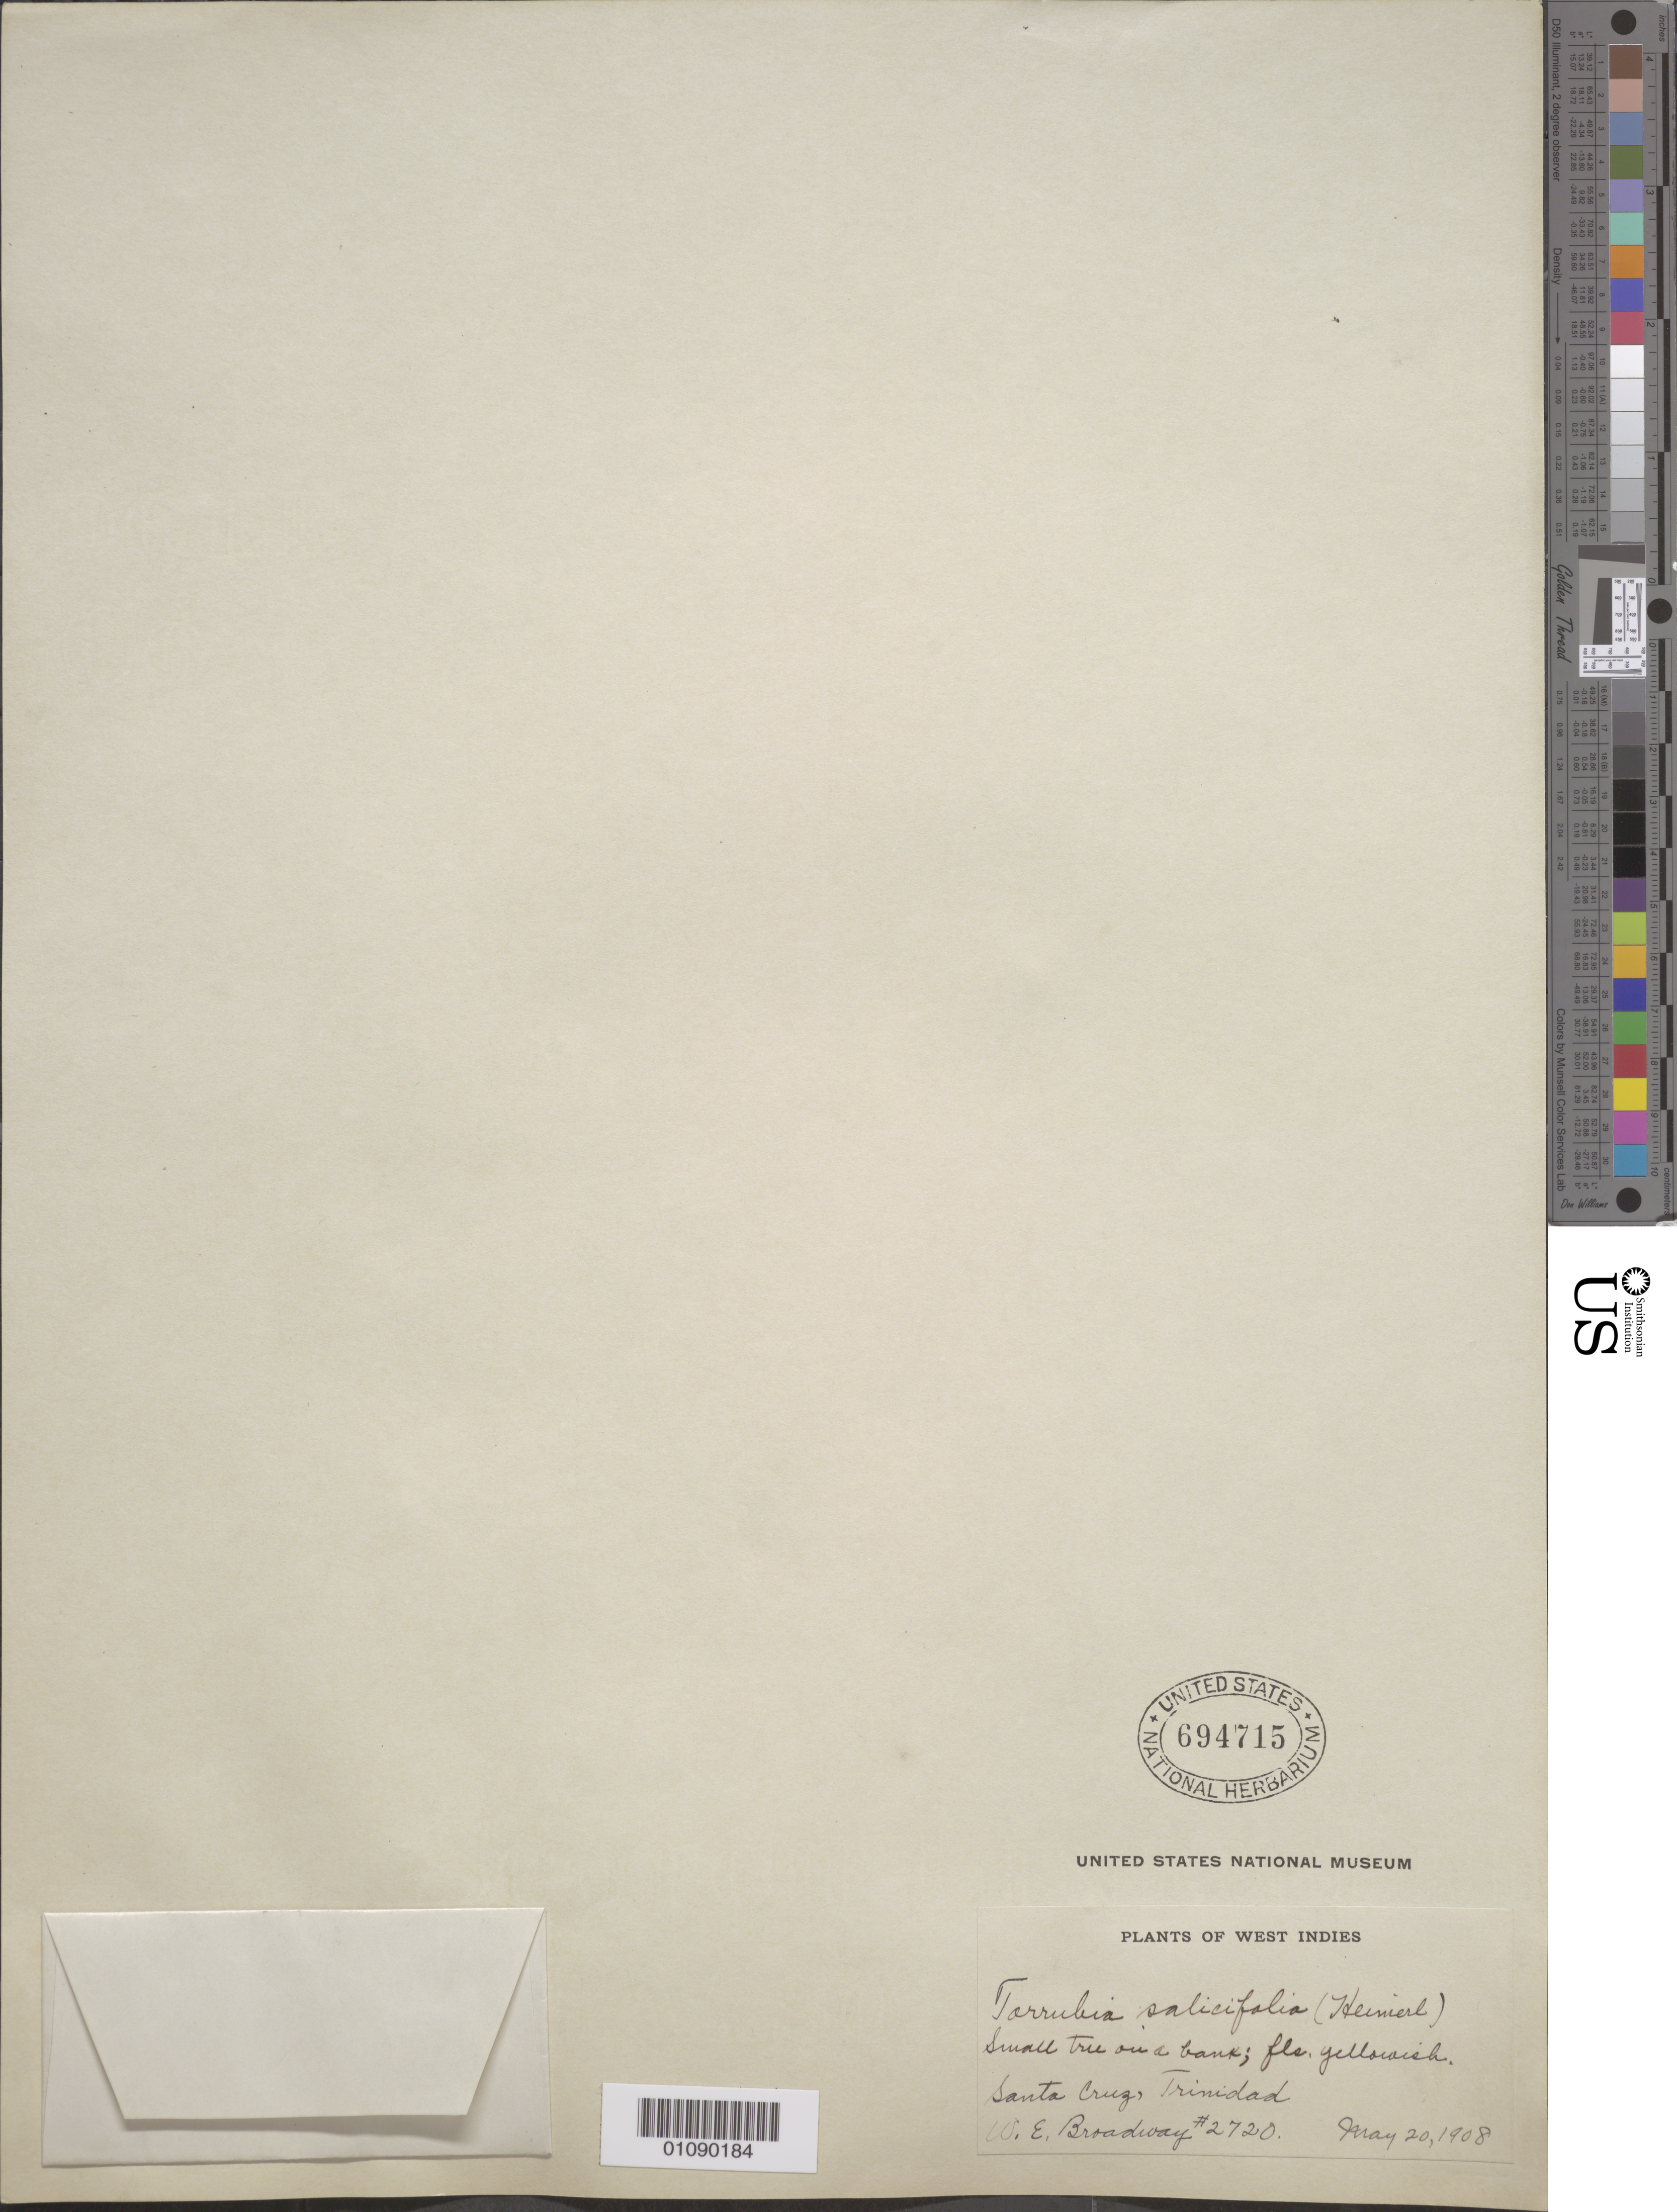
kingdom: Plantae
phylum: Tracheophyta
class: Magnoliopsida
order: Caryophyllales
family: Nyctaginaceae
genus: Guapira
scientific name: Guapira salicifolia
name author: (Heimerl) Lundell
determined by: Strong, Mark T., (BOT), Smithsonian Institution - National Museum of Natural History (UNITED STATES)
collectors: W. E. Broadway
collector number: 2720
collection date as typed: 20 May 1908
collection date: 1908-05-20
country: Trinidad and Tobago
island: Trinidad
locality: Santa Cruz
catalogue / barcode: US 694715